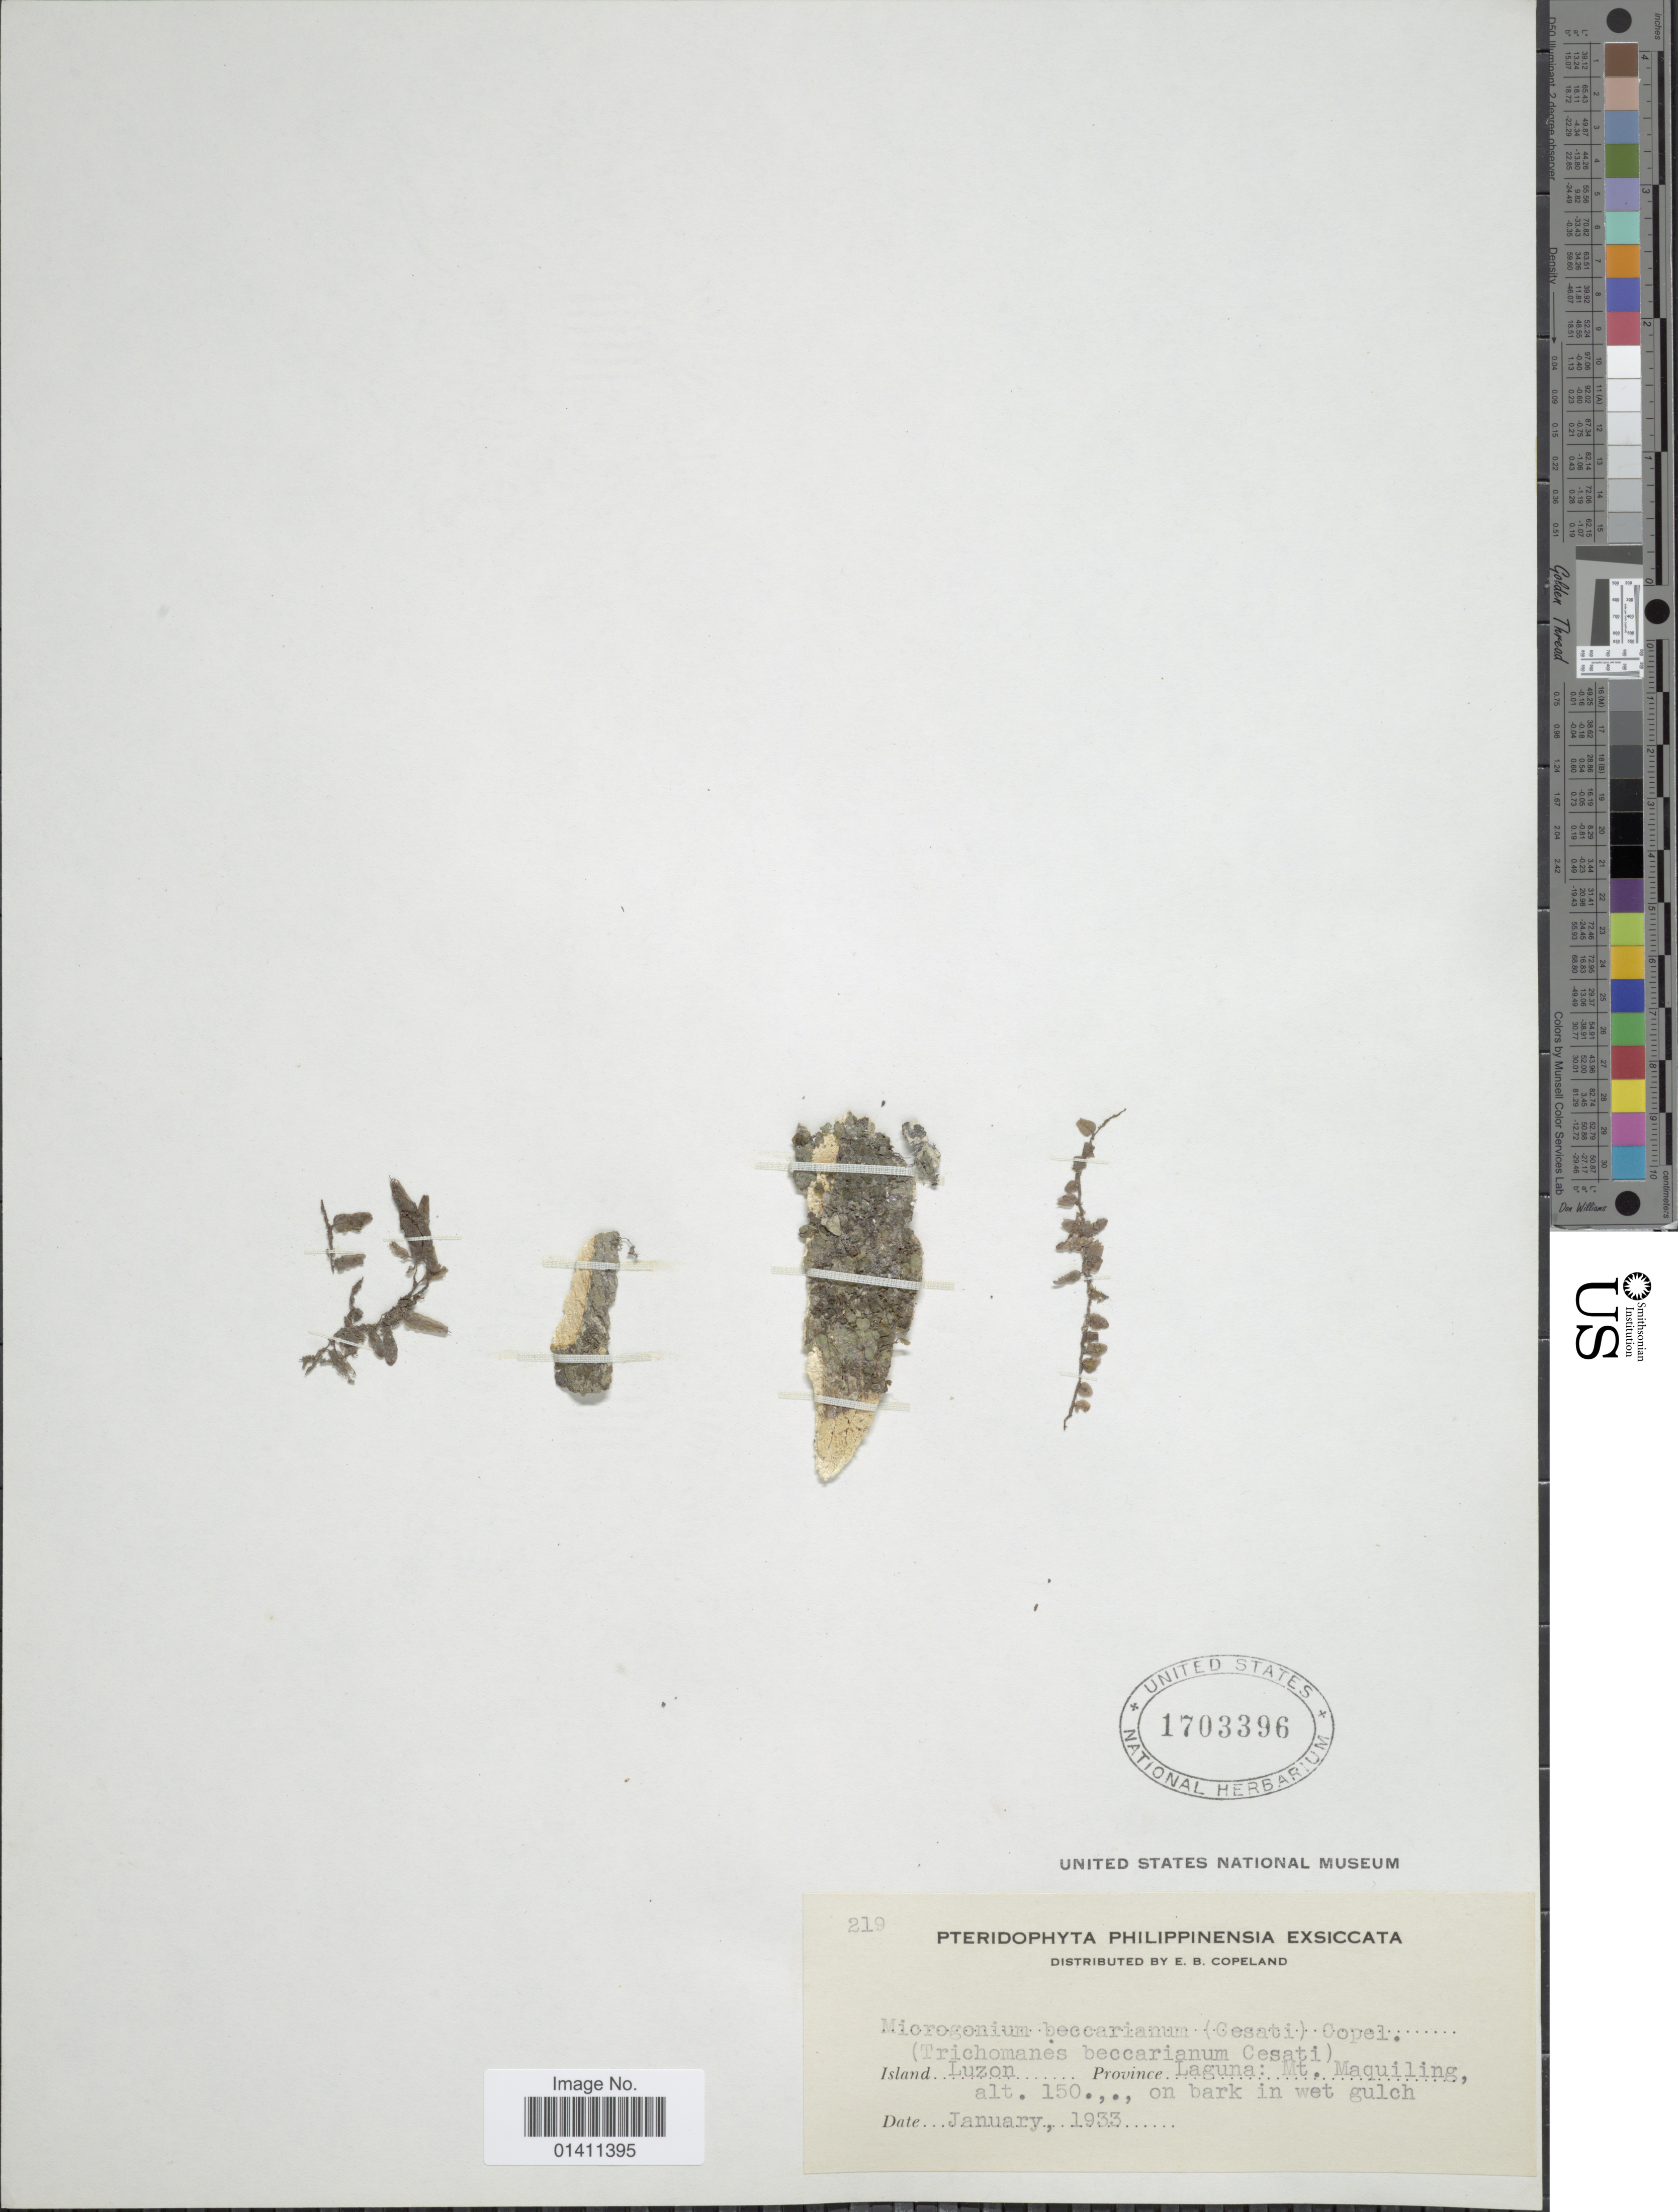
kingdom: Plantae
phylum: Tracheophyta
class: Polypodiopsida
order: Hymenophyllales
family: Hymenophyllaceae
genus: Didymoglossum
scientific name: Didymoglossum beccarianum (Ces.) comb. ined., 2015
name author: (Ces.)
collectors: E. B. Copeland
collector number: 219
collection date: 1933-01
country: Philippines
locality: Island Luzon. Province Laguna: Mt. Maquiling.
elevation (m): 150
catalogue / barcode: US 1703396